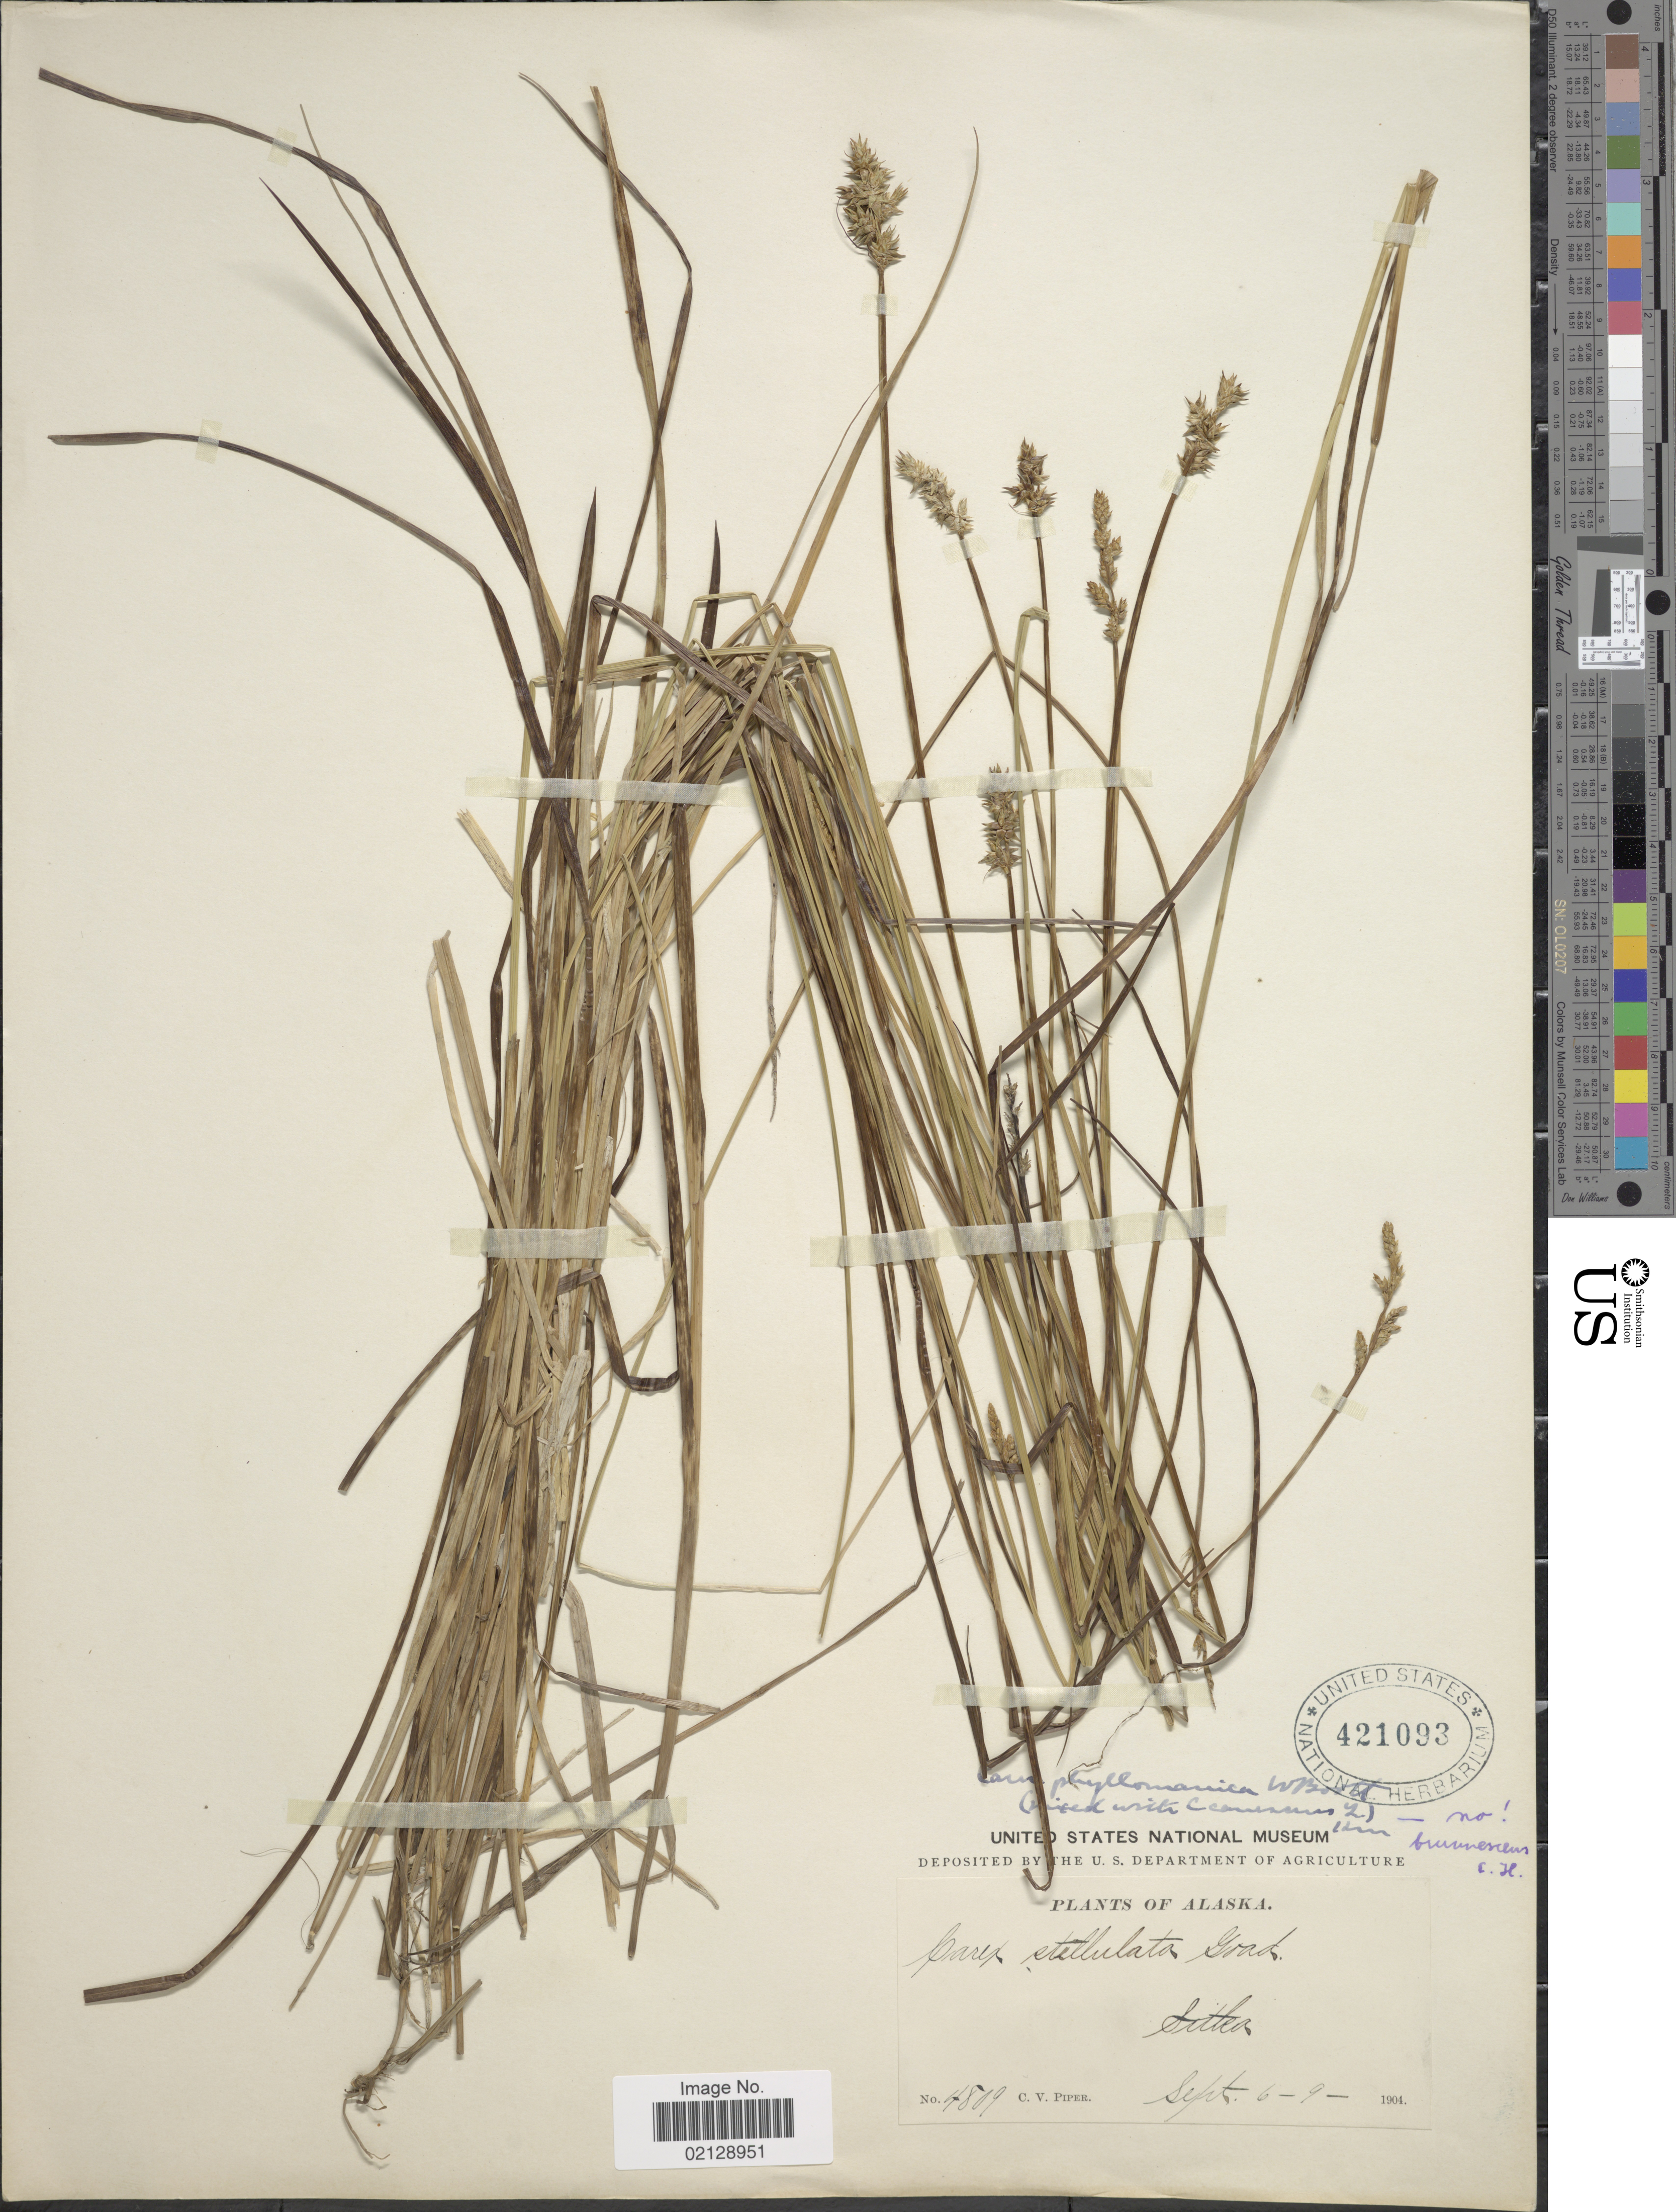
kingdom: Plantae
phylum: Tracheophyta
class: Liliopsida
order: Poales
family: Cyperaceae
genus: Carex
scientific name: Carex echinata subsp. phyllomanica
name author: (W. Boott) Reznicek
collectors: C. V. Piper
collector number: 4809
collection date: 1904-09-06/1904-09-09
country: United States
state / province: Alaska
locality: Sitka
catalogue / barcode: US 421093